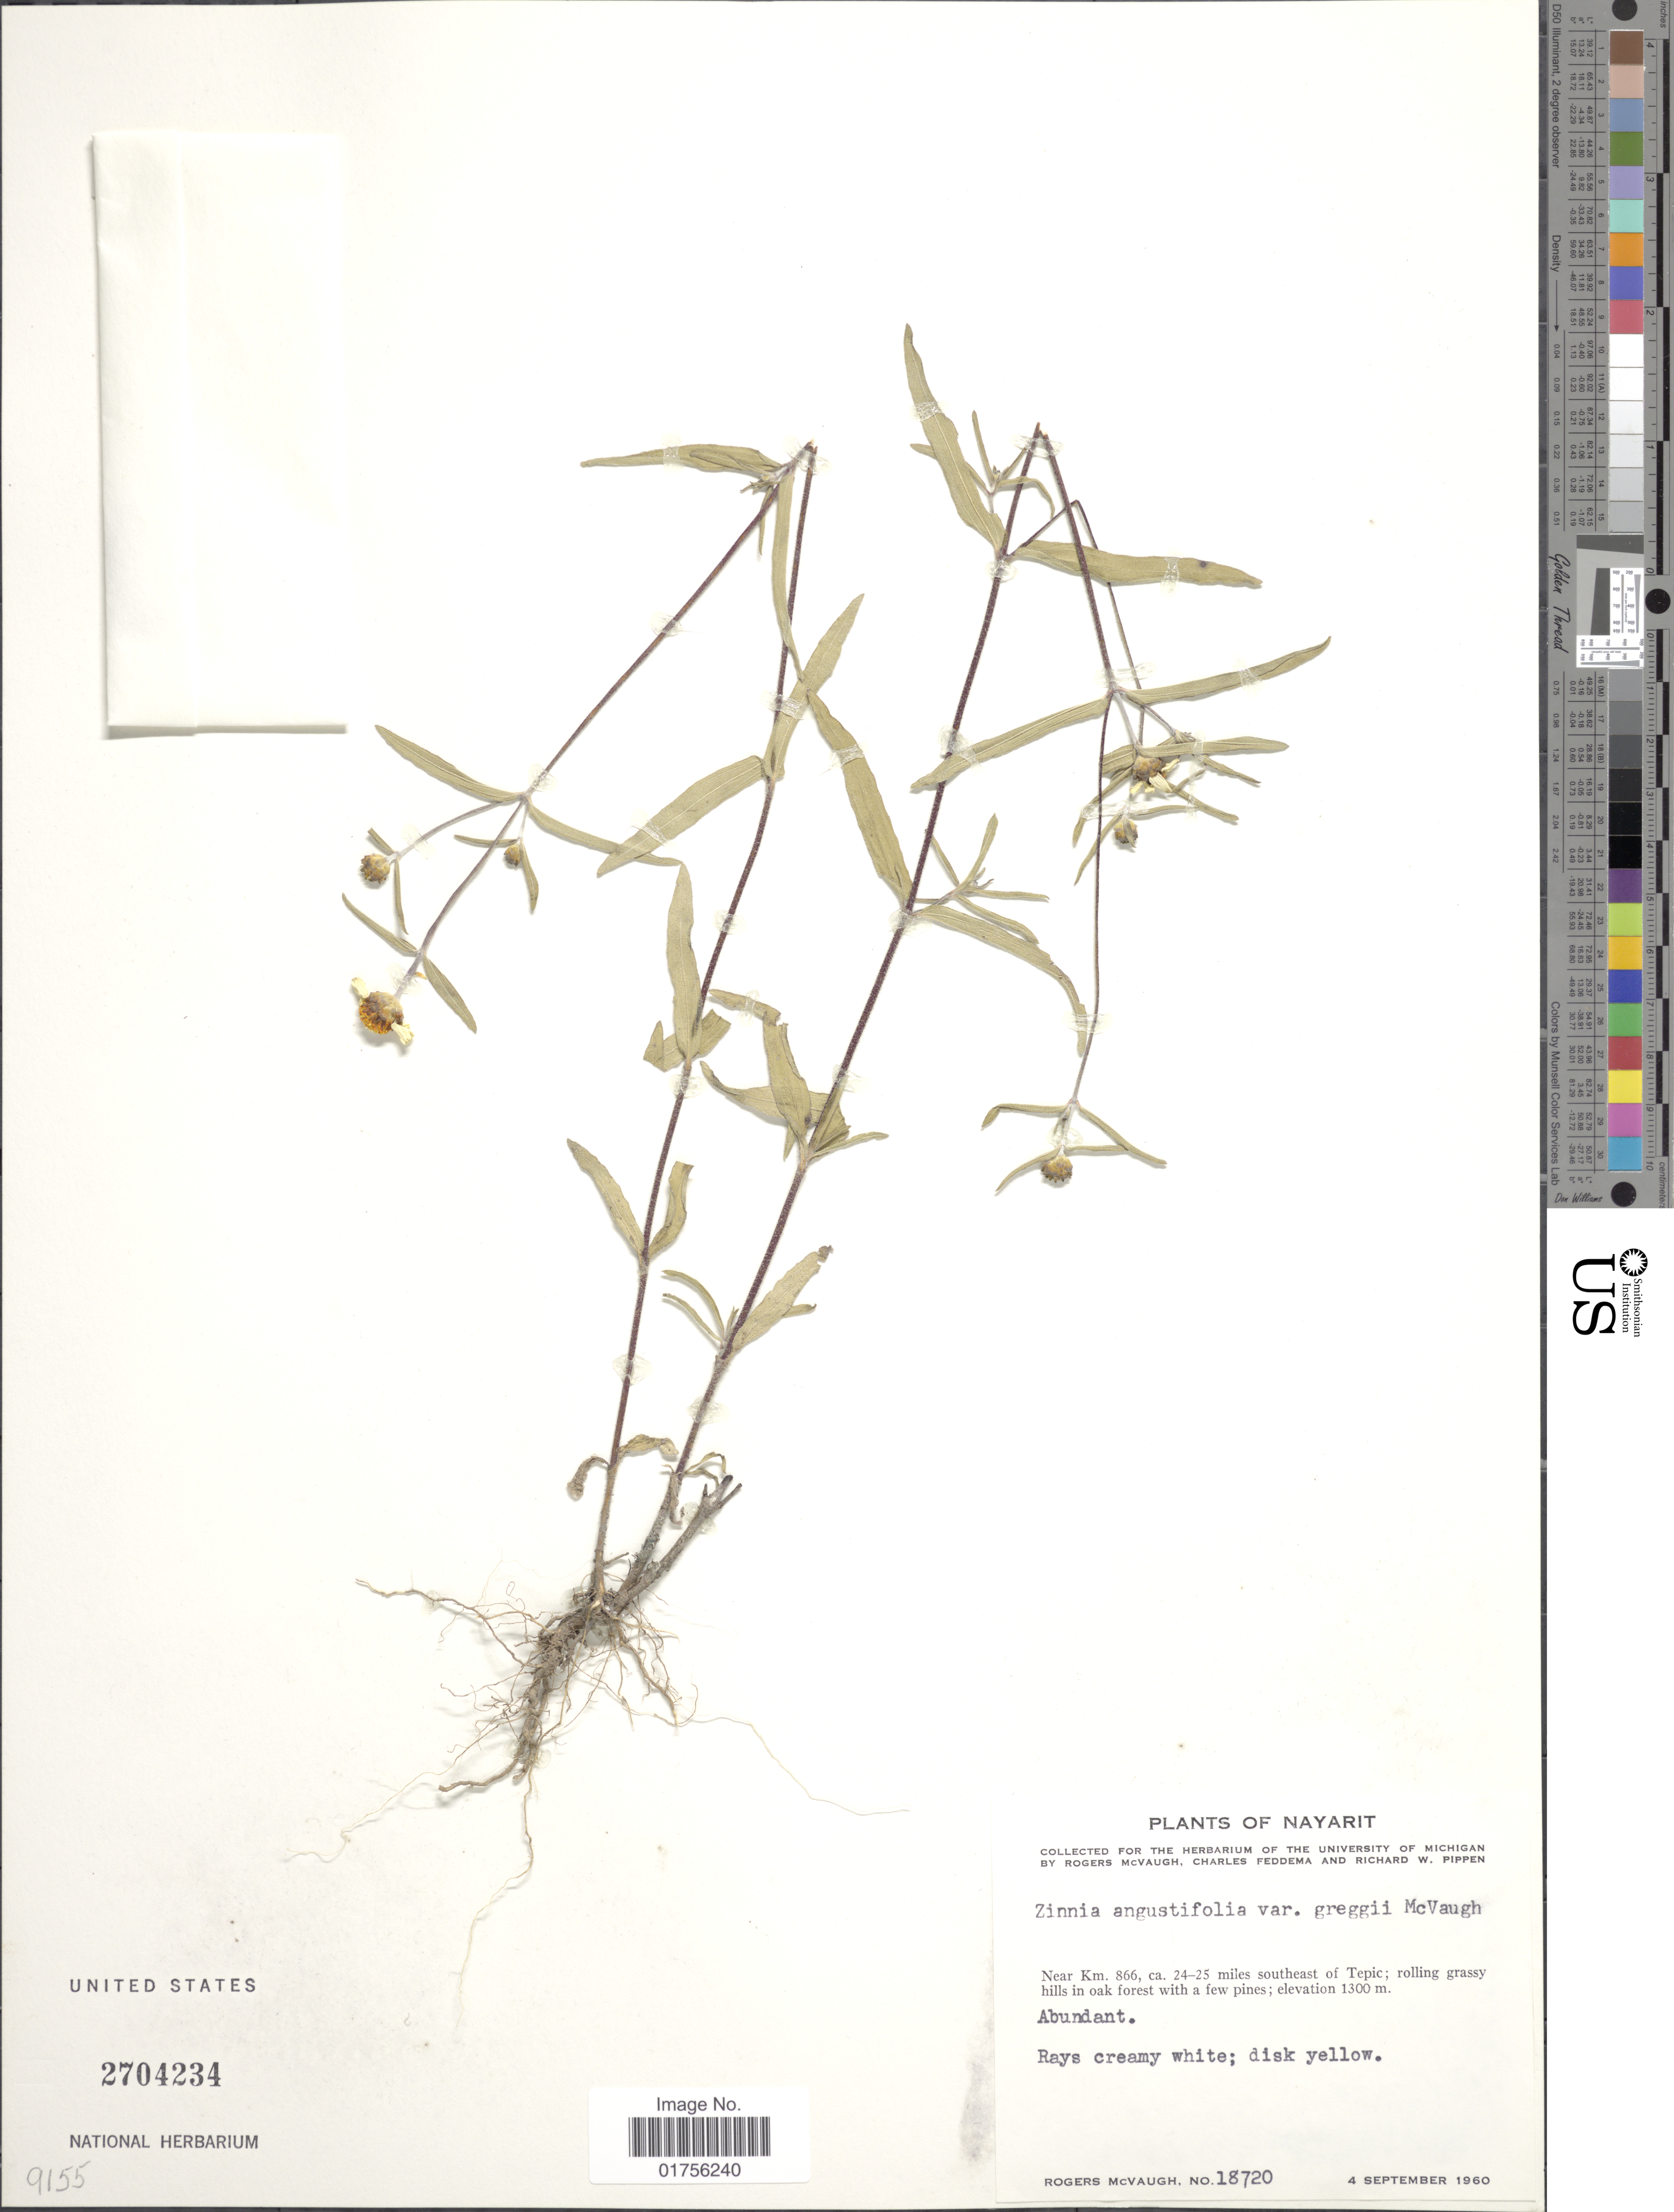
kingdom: Plantae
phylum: Tracheophyta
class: Magnoliopsida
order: Asterales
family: Asteraceae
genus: Zinnia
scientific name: Zinnia greggii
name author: (B.L. Rob.) B.L. Rob.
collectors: R. McVaugh, C. Feddema & R. W. Pippen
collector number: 18720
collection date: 1960-09-04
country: Mexico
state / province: Nayarit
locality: Near Km. 866, 24-25 miles southeast of Tepic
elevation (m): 1300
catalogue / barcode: US 2704234